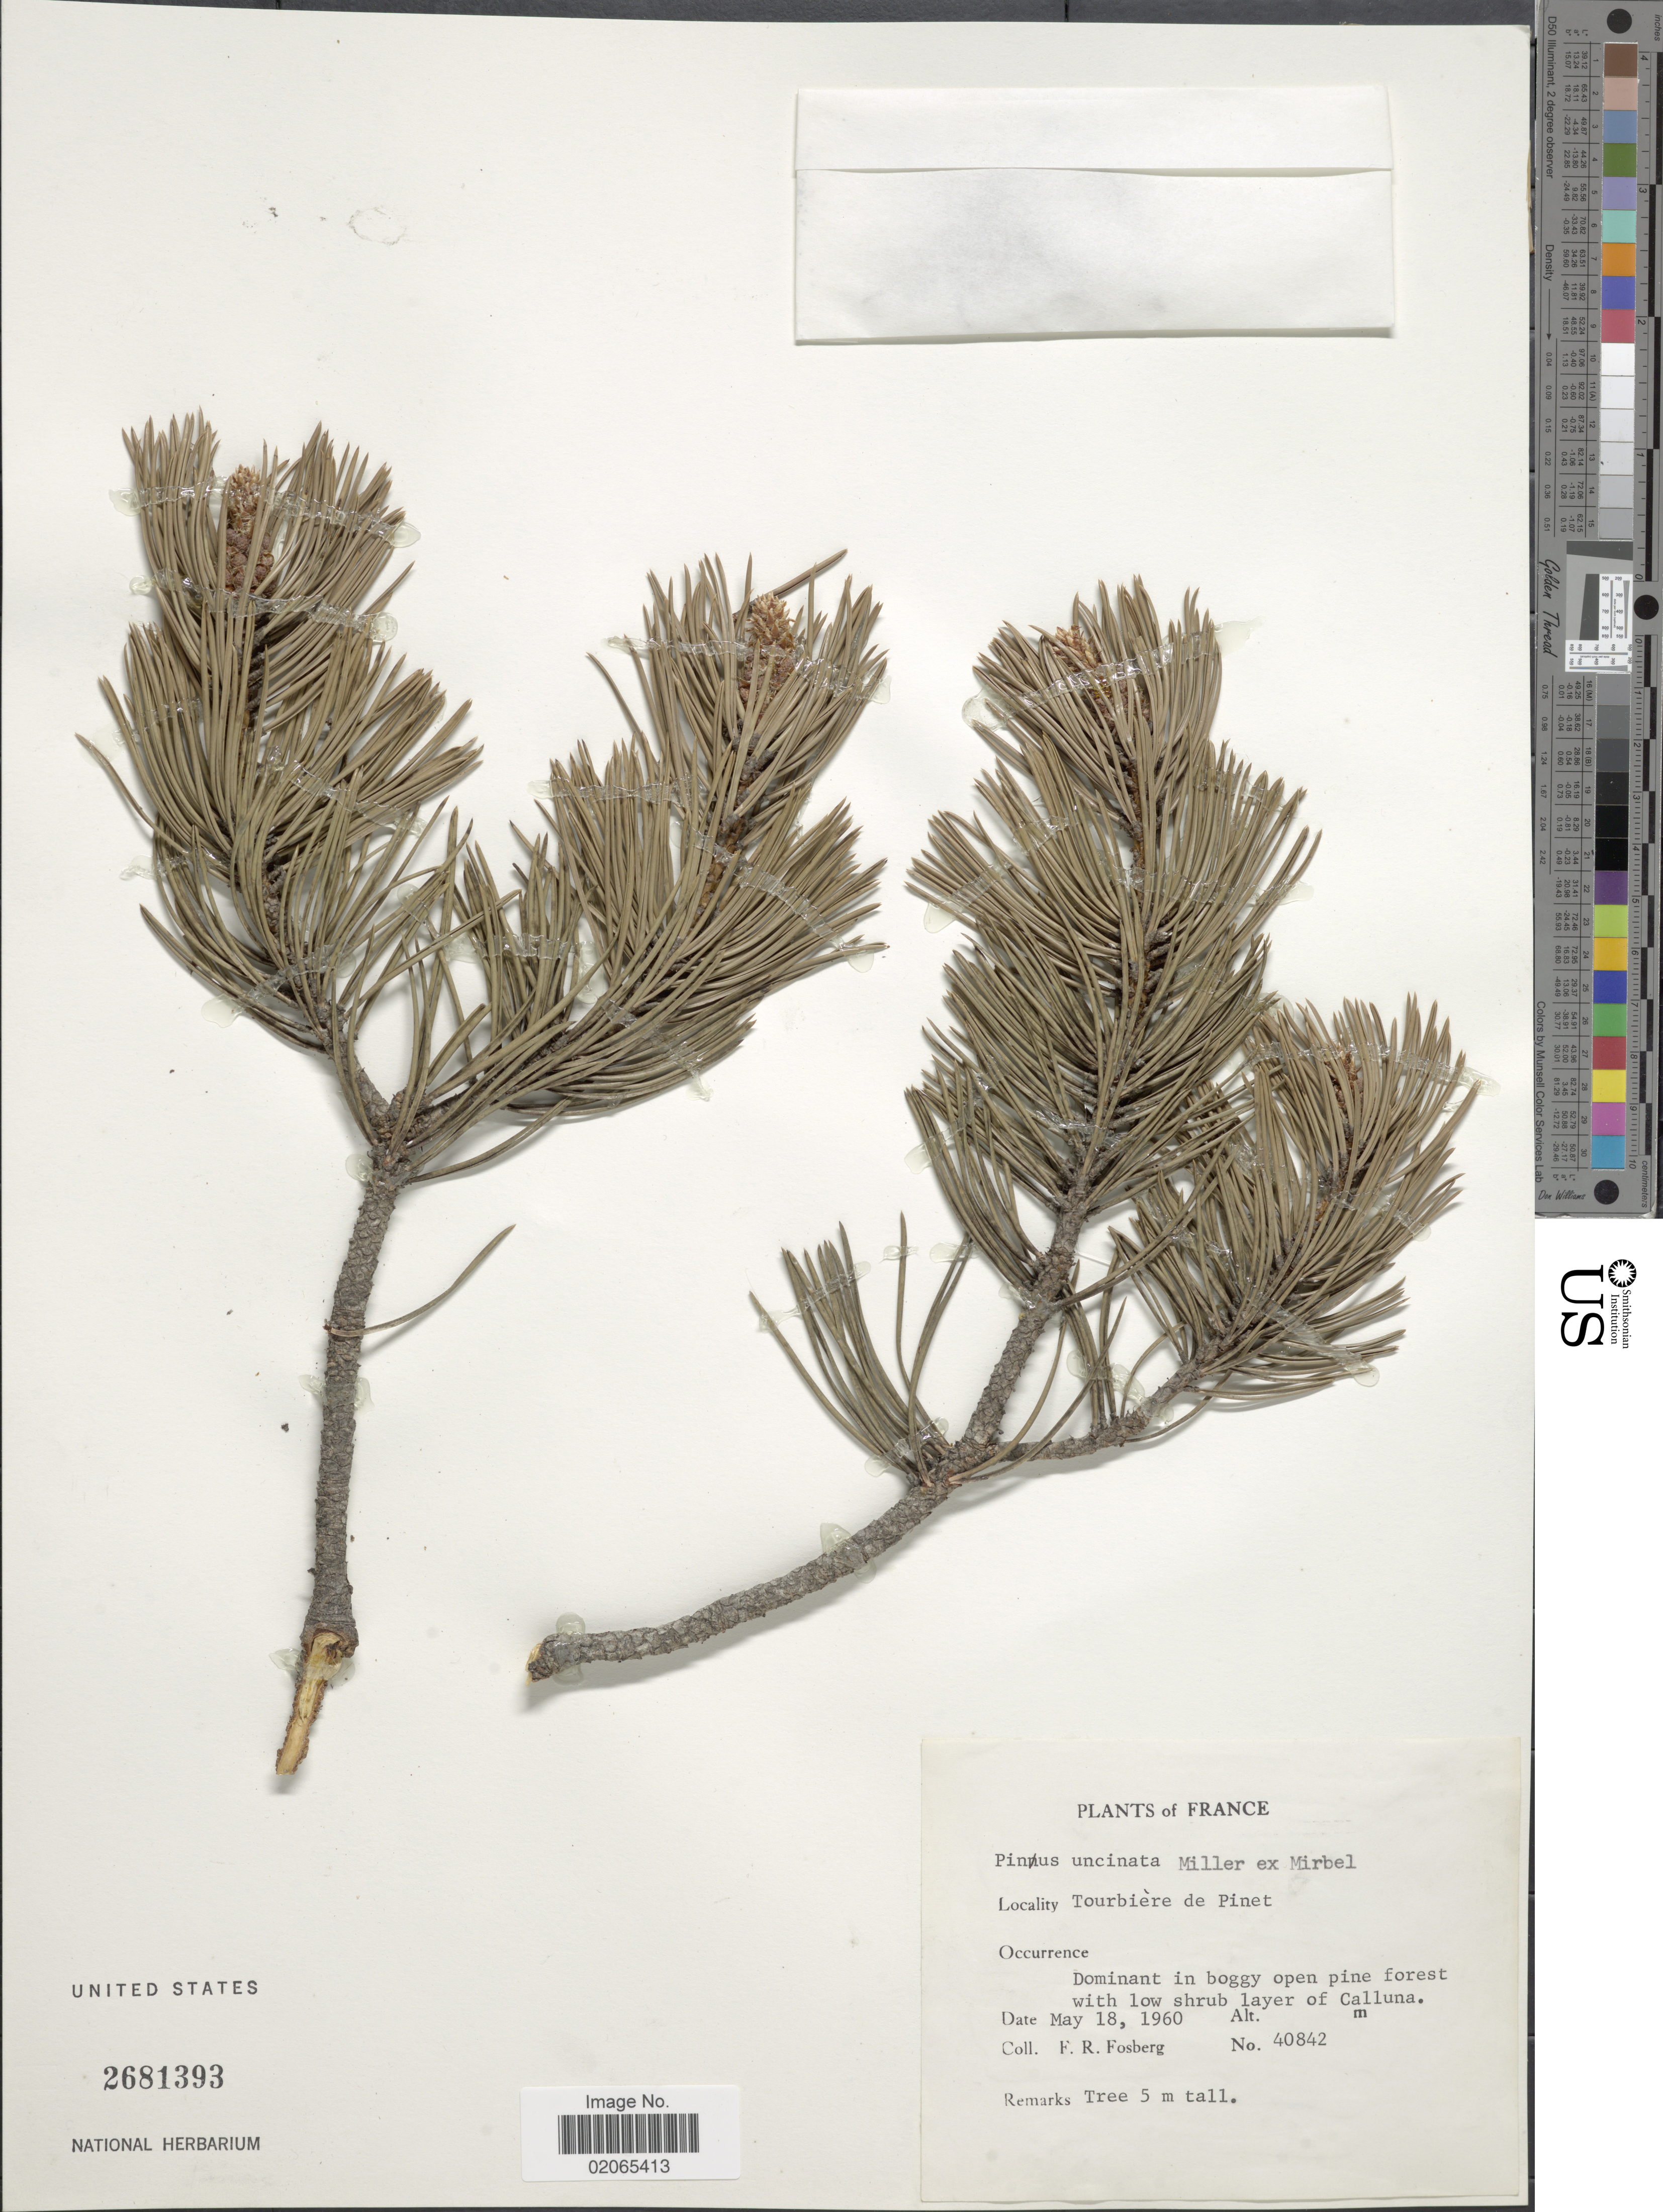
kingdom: Plantae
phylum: Tracheophyta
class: Pinopsida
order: Pinales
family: Pinaceae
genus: Pinus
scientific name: Pinus uncinata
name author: Ramond ex DC.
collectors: F. R. Fosberg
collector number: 40842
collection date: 1960-05-18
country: France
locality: Tourbière de Pinet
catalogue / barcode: US 2681393